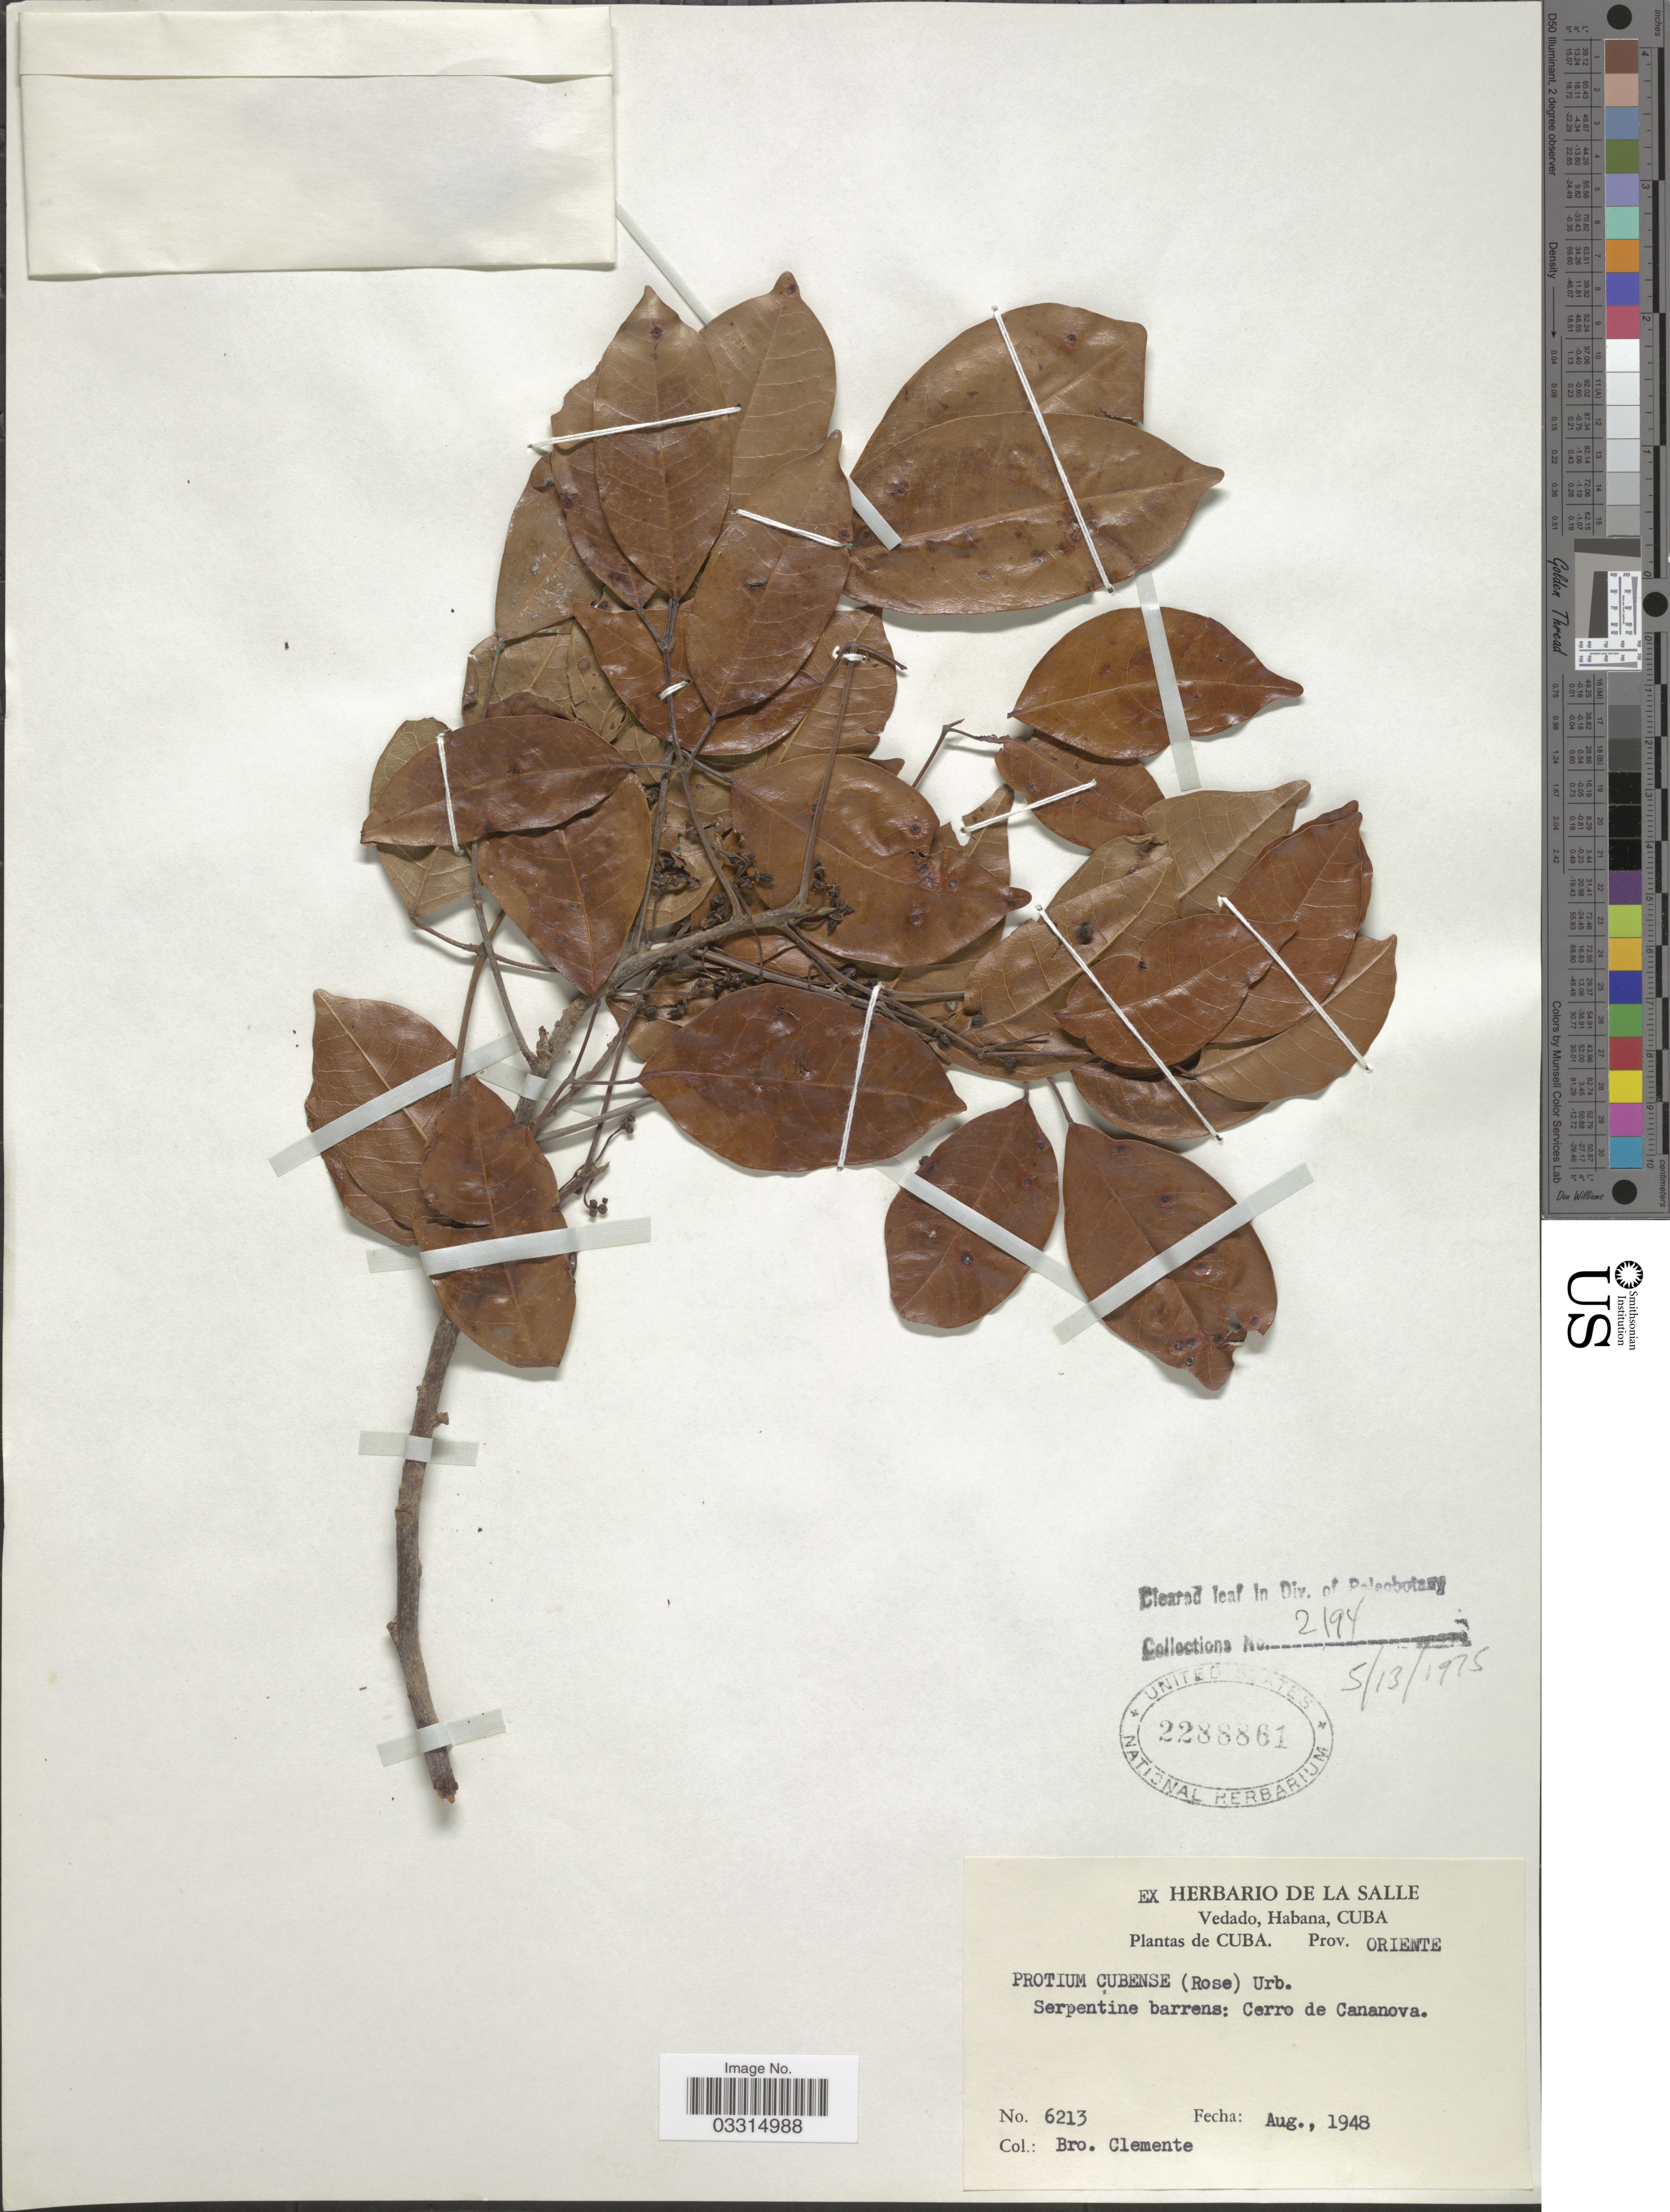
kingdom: Plantae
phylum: Tracheophyta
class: Magnoliopsida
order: Sapindales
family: Burseraceae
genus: Protium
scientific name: Protium cubense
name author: (Rose) Urb.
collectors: Bro. Clemente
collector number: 6213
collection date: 1948-08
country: Cuba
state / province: Oriente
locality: Serpentine barrens: Cerro de Cananova.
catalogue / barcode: US 2288861